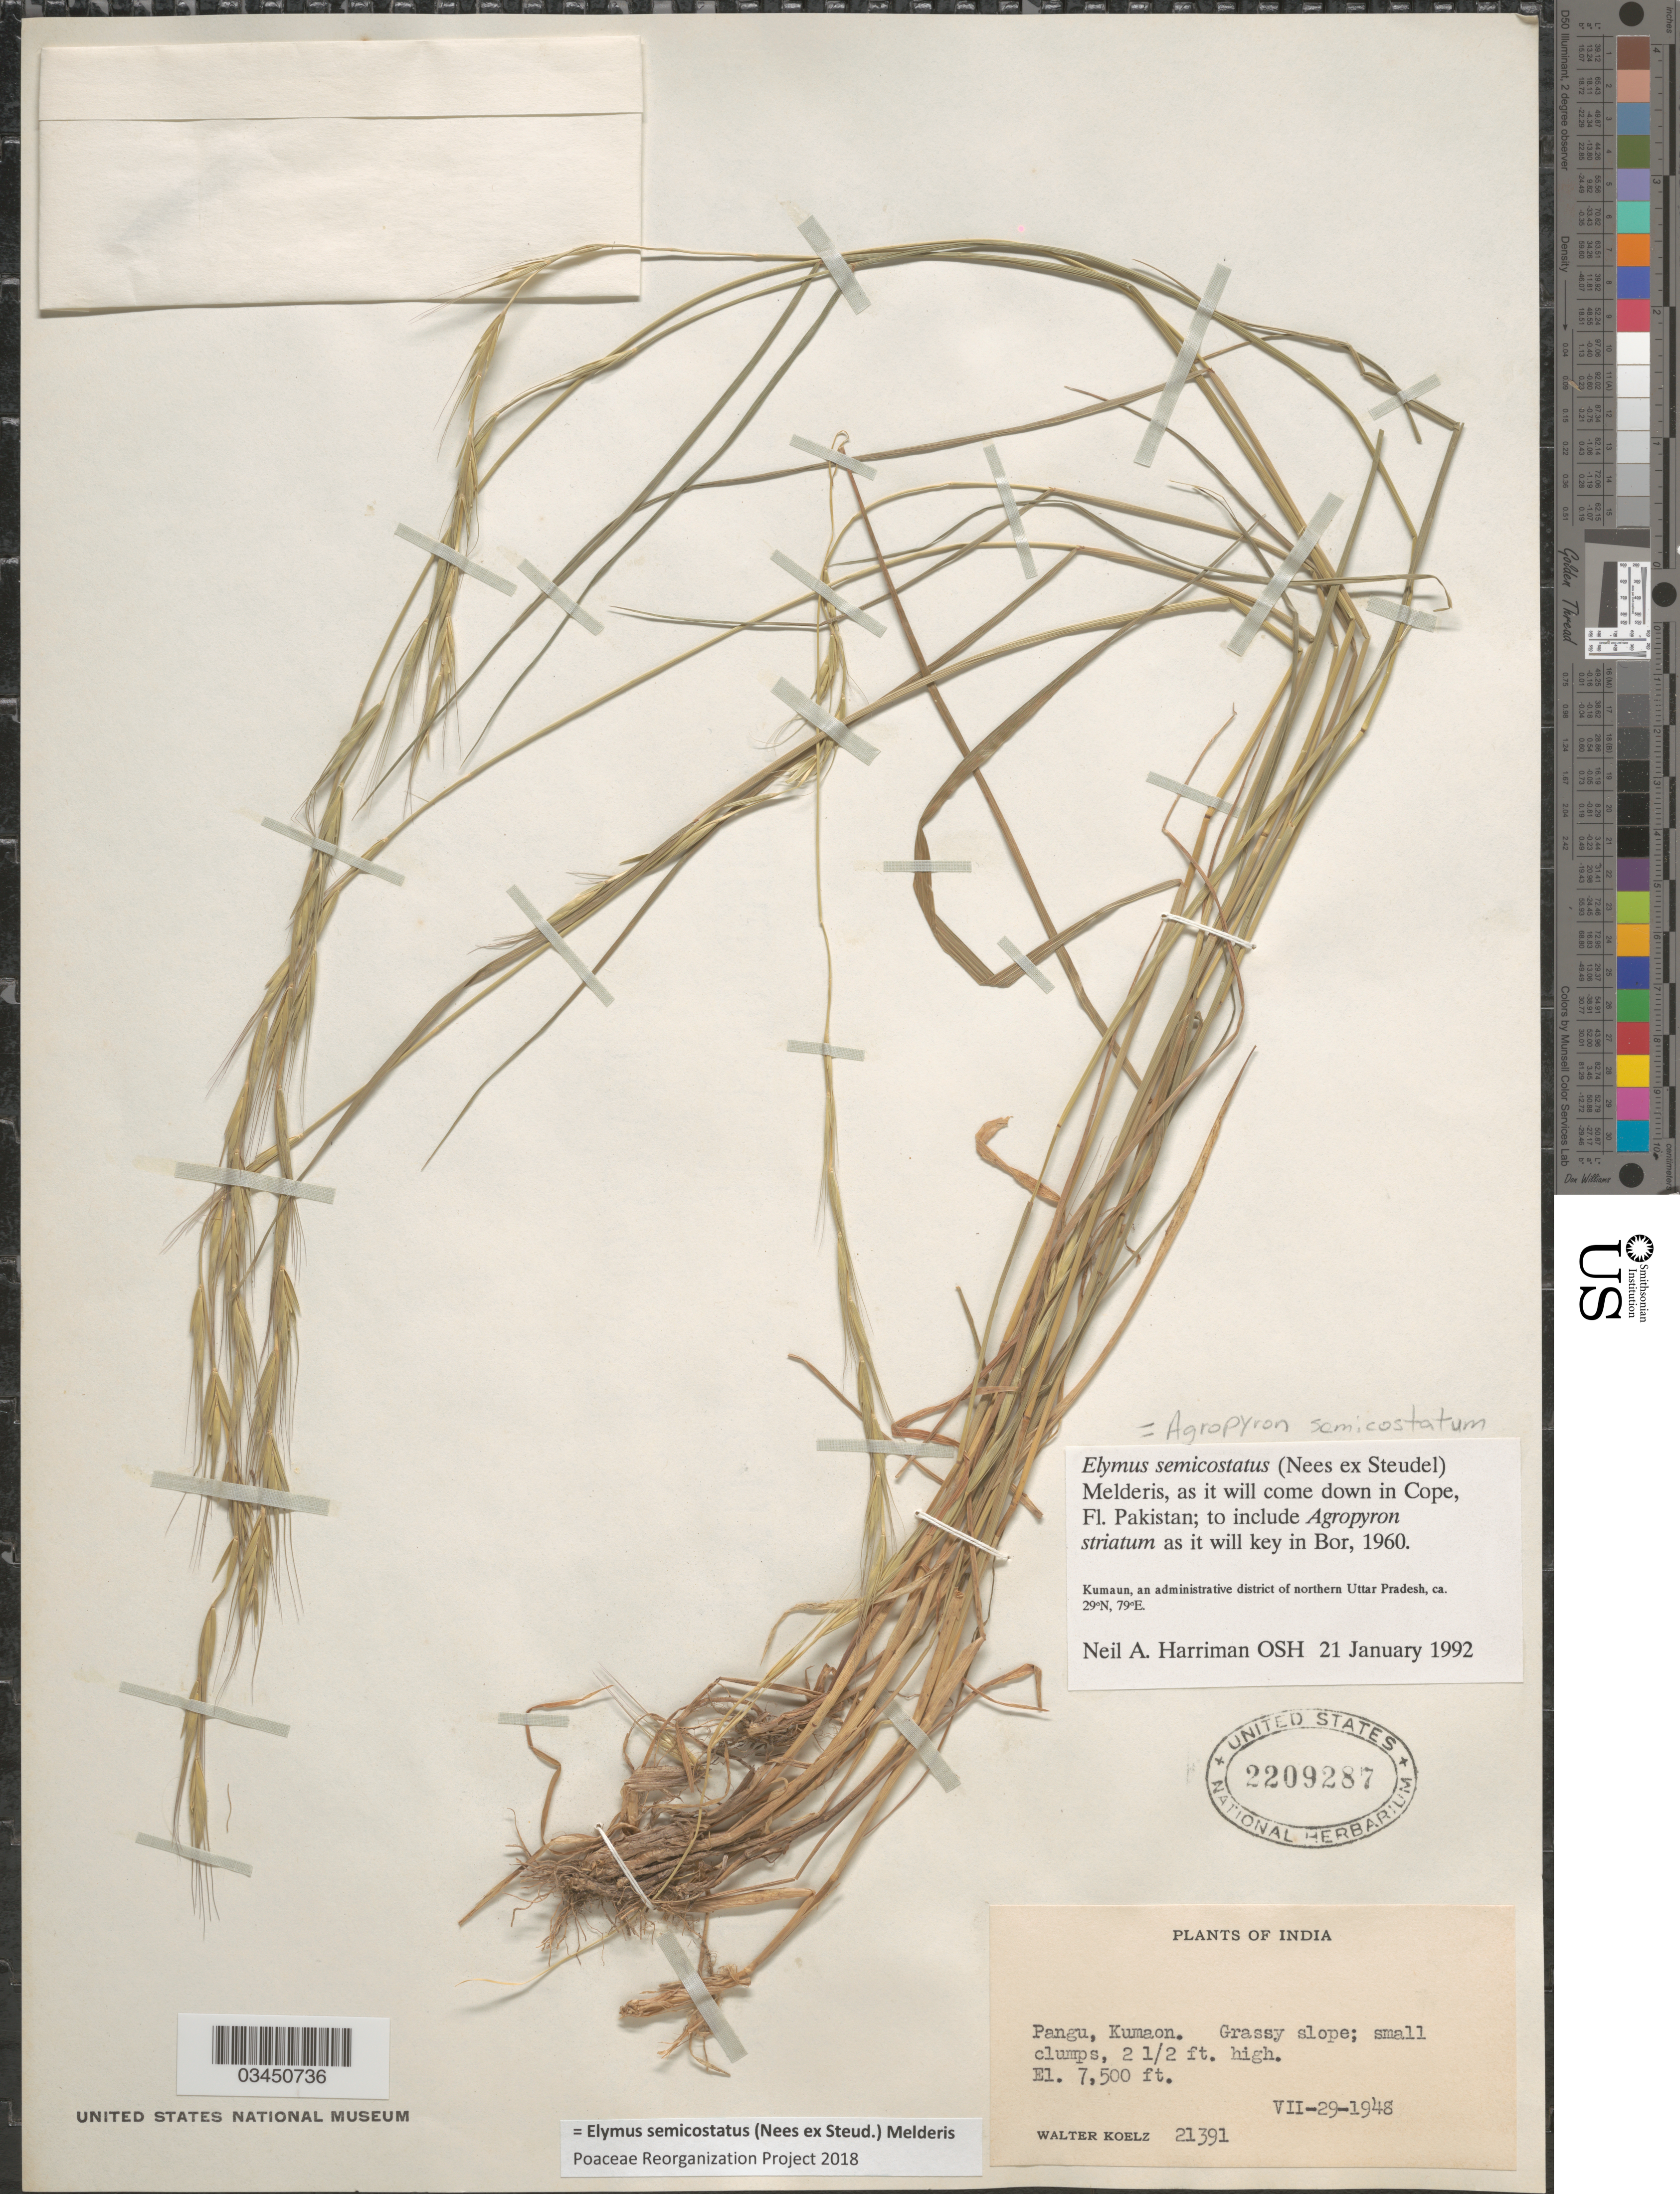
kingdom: Plantae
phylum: Tracheophyta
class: Liliopsida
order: Poales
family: Poaceae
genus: Elymus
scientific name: Elymus semicostatus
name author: (Nees ex Steud.) Melderis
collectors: W. N. Koelz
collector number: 21391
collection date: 1948-07-29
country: India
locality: Pangu, Kumaon.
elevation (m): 2286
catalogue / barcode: US 2209287